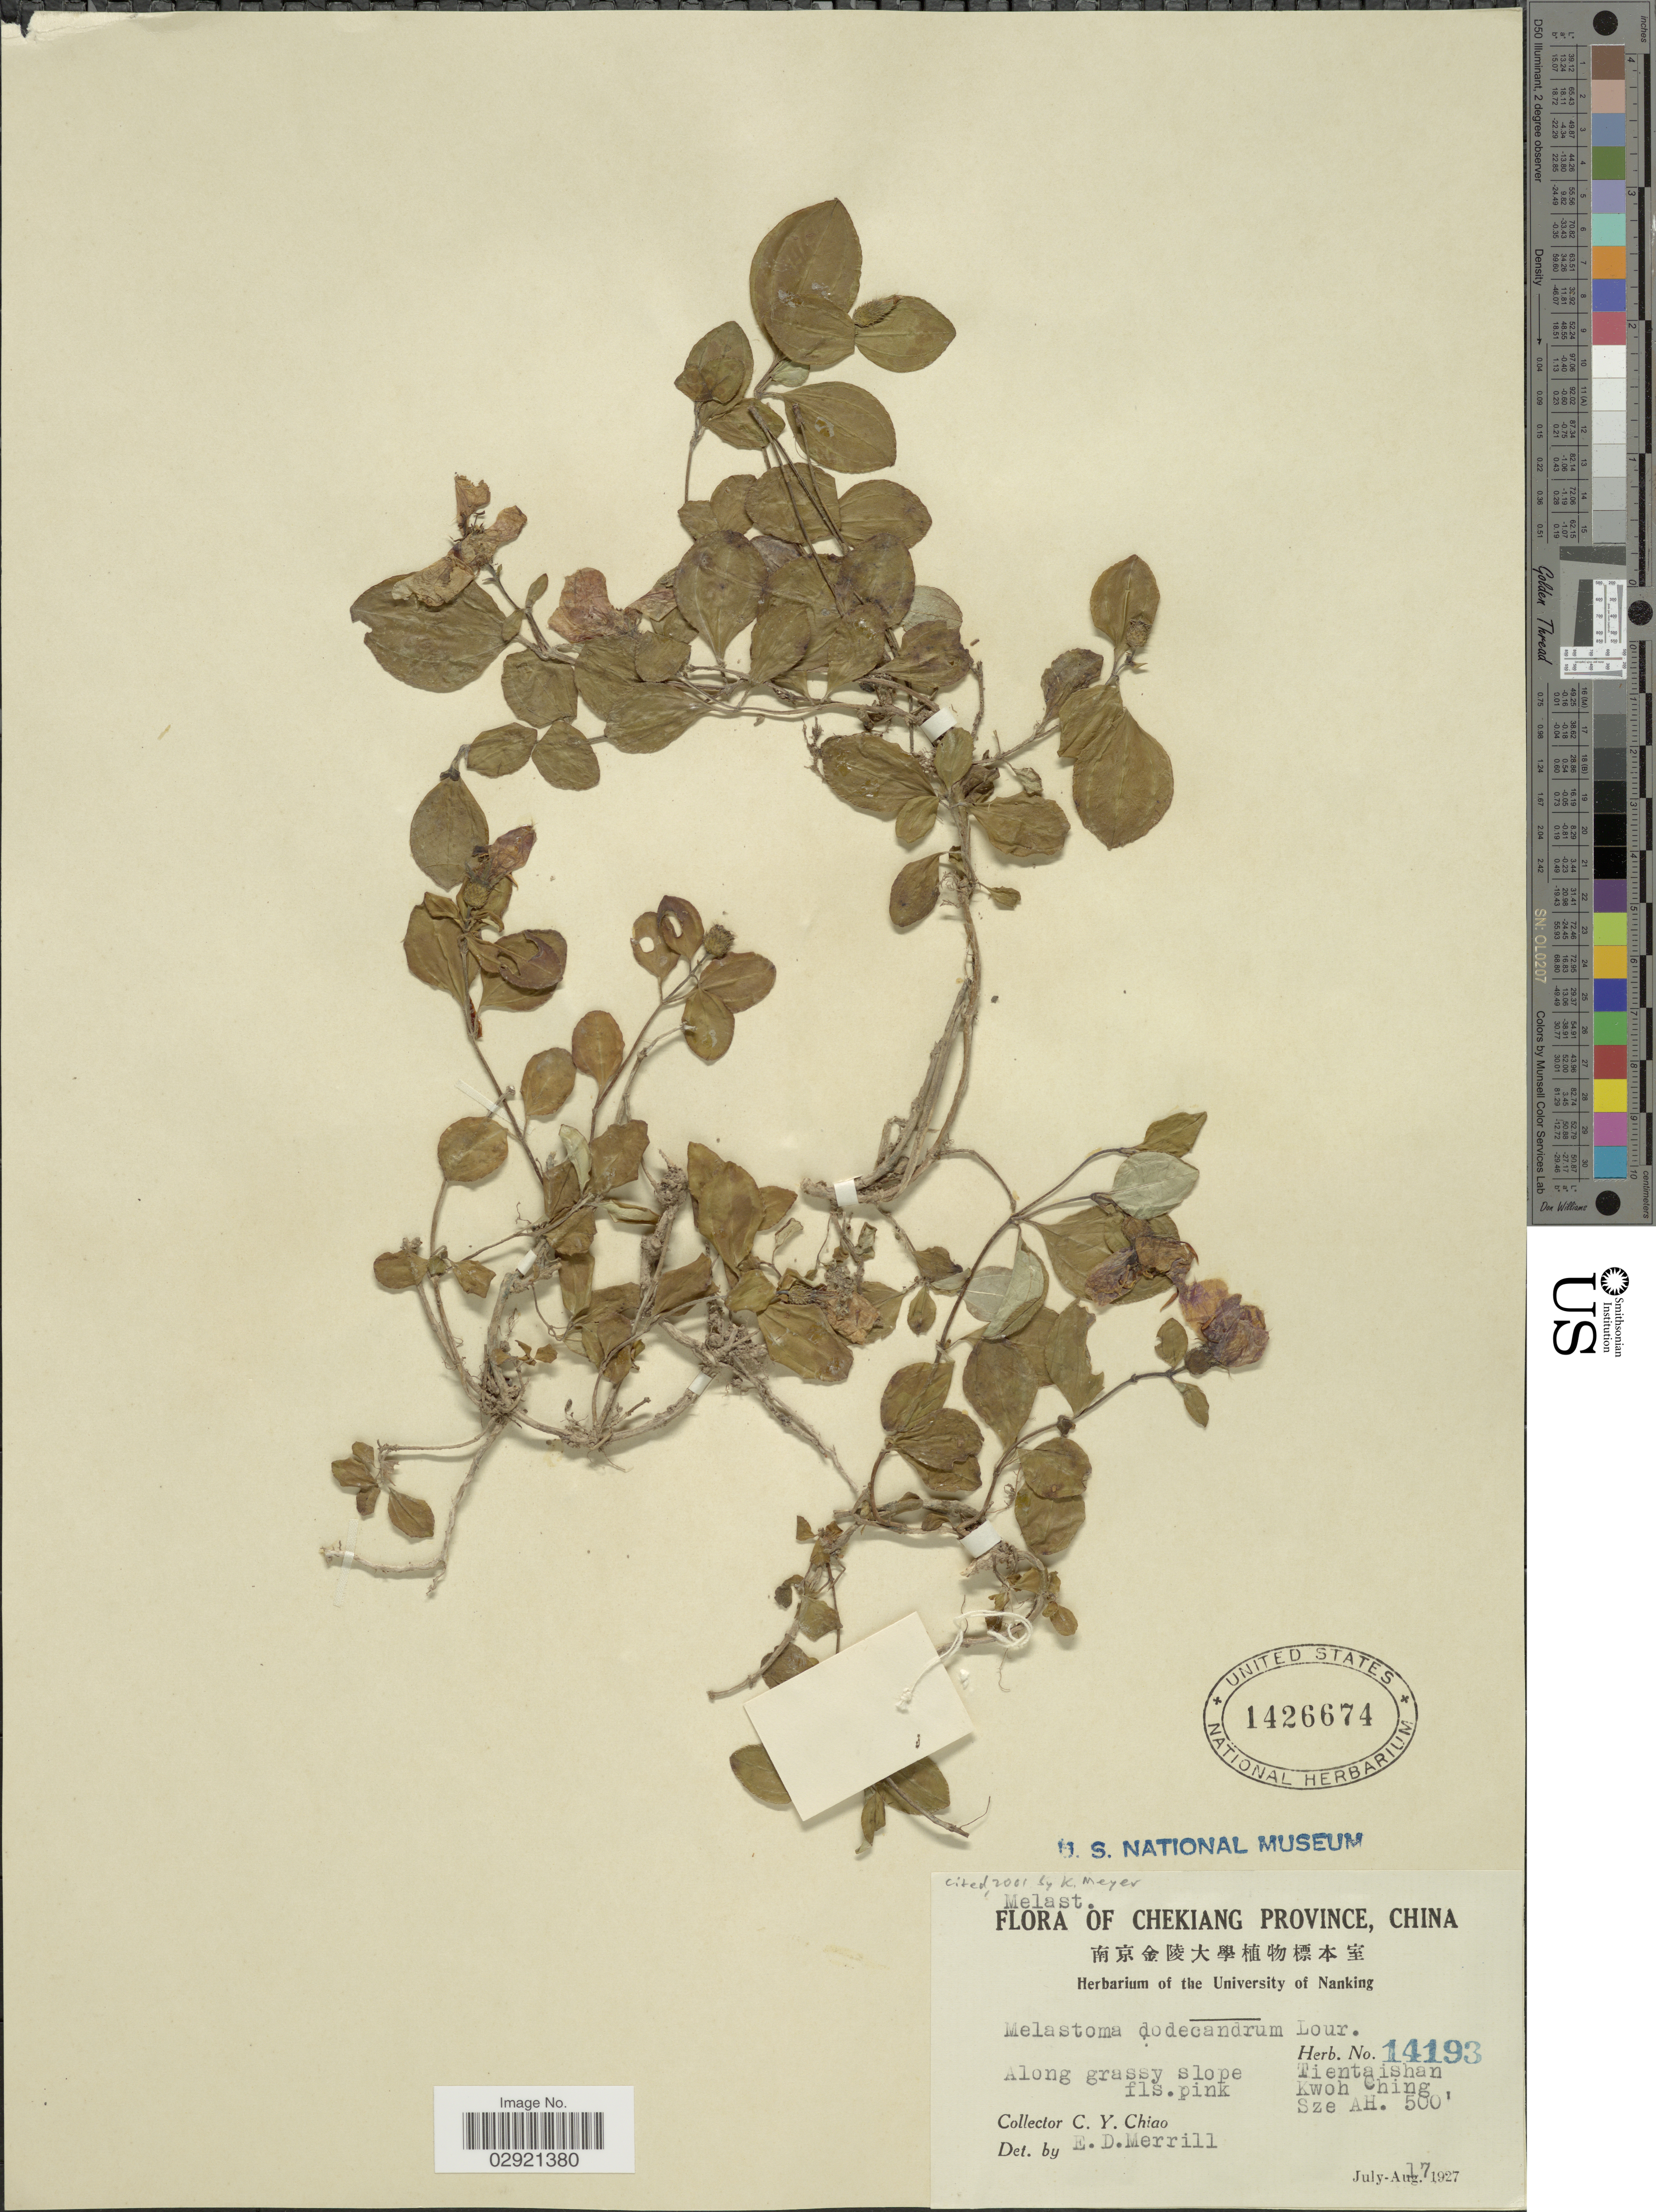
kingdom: Plantae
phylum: Tracheophyta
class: Magnoliopsida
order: Myrtales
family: Melastomataceae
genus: Melastoma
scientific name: Melastoma dodecandra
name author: Lour.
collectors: C. Y. Chiao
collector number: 14193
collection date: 1927-08-17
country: China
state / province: Zhejiang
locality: Chekiang Province. Tientaishan. Kwoh Ching Sze AH.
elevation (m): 152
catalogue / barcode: US 1426674